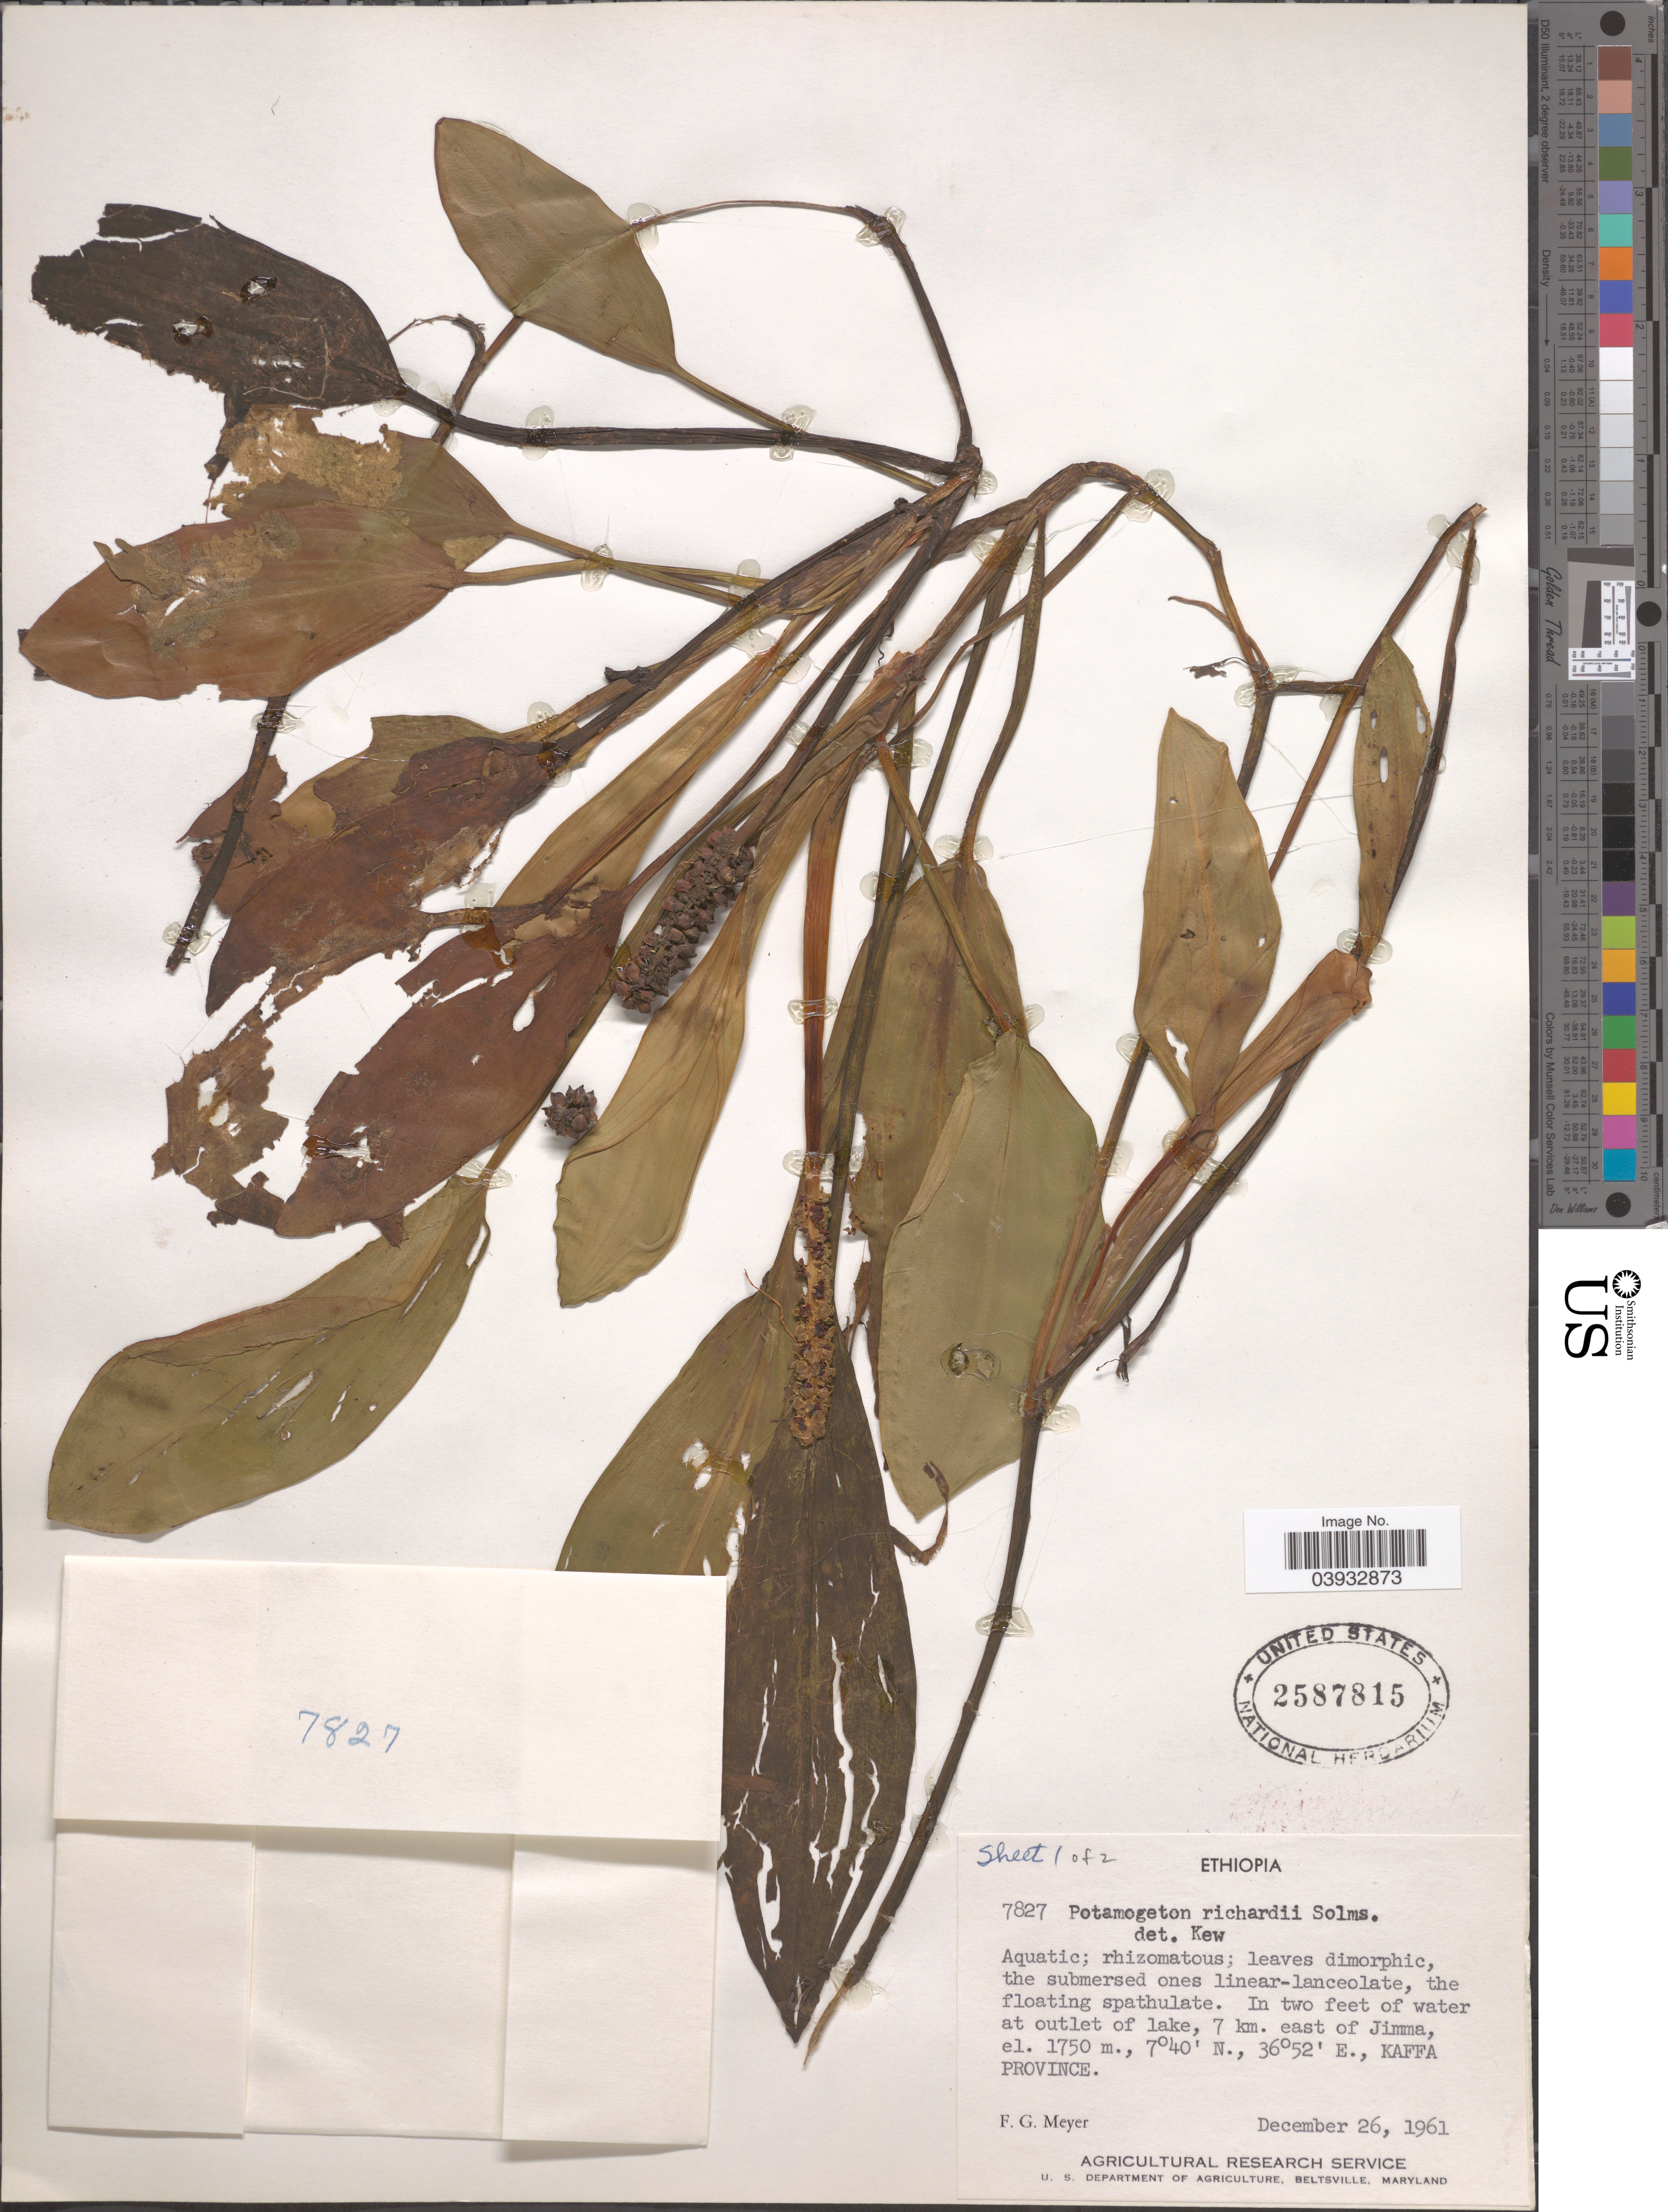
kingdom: Plantae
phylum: Tracheophyta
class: Liliopsida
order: Alismatales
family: Potamogetonaceae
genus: Potamogeton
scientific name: Potamogeton richardii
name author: Solms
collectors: F. G. Meyer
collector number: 7827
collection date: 1961-12-26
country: Ethiopia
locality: In two feet of water at outlet of lake, 7 km. east of Jimma, Kaffa Province.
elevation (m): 1750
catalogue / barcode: US 2587815